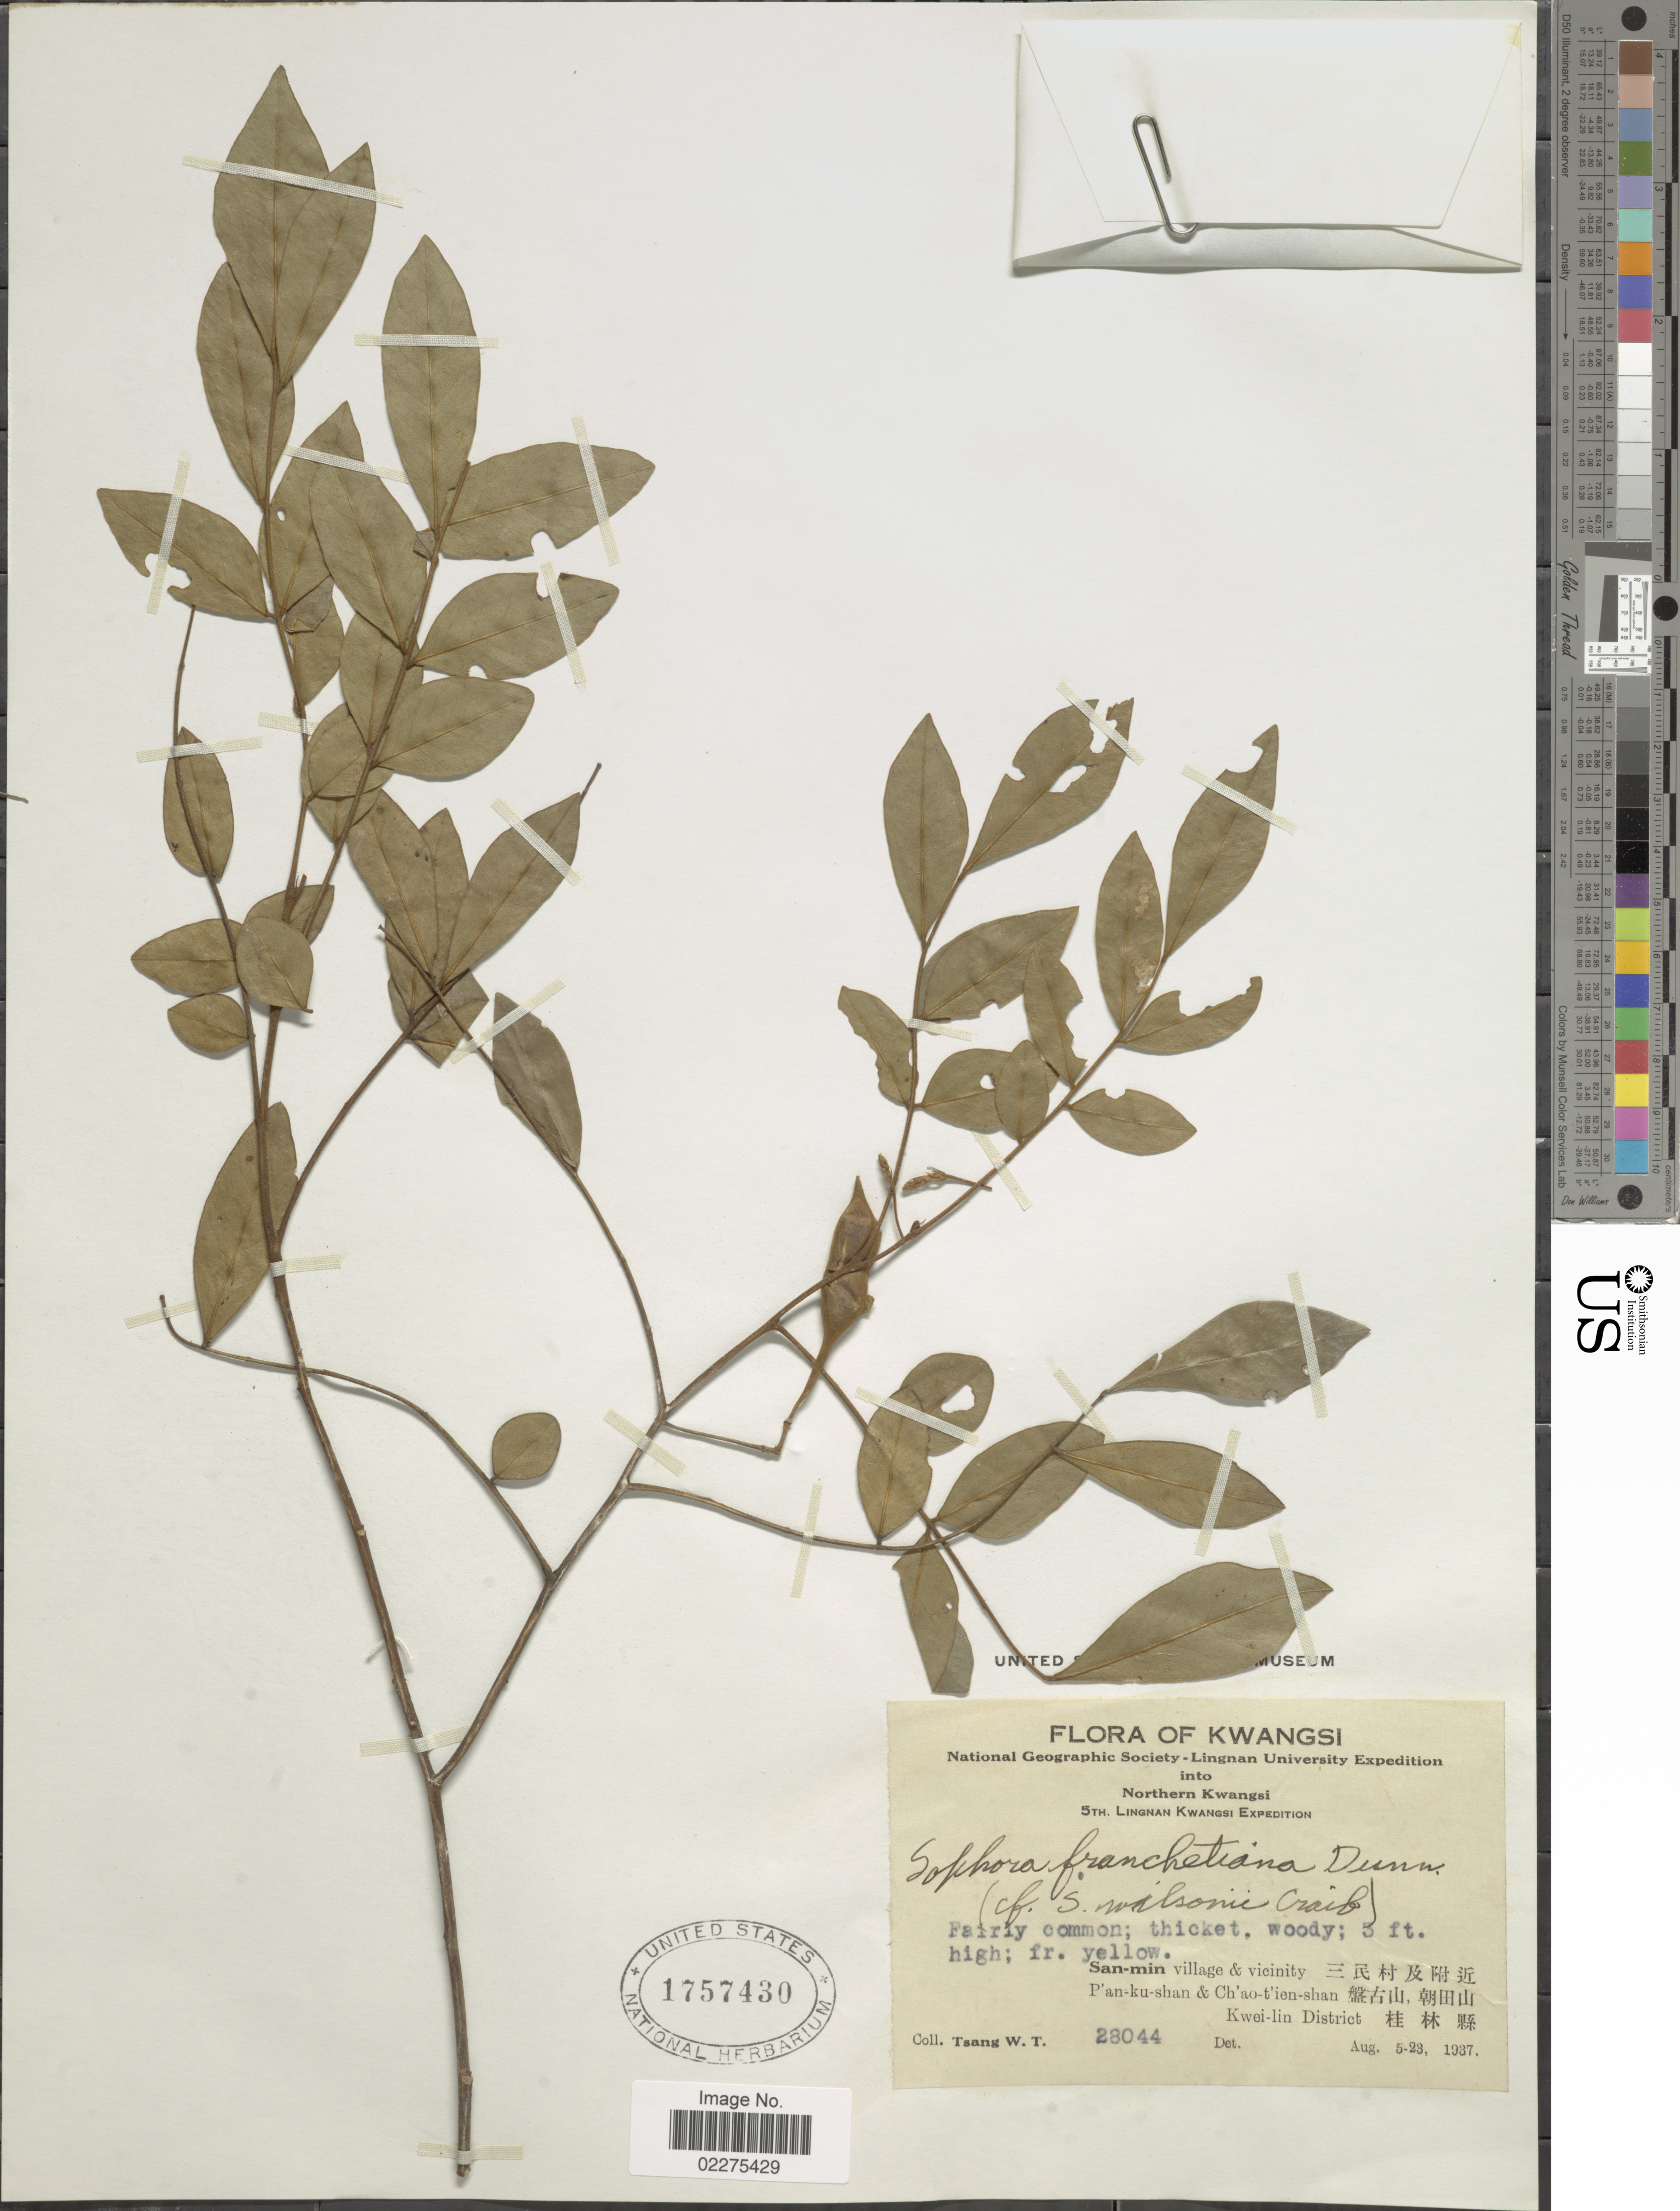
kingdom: Plantae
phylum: Tracheophyta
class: Magnoliopsida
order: Fabales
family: Fabaceae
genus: Sophora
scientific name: Sophora wilsonii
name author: Craib in Sarg.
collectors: W. T. Tsang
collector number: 28044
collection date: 1937-08-05/1937-08-23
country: China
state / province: Guangxi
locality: Northern Kwangsi. San-min village & vicinity. P'an-ku-shan & Ch'ao-t'ien-shan. Kwei-lin District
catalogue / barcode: US 1757430